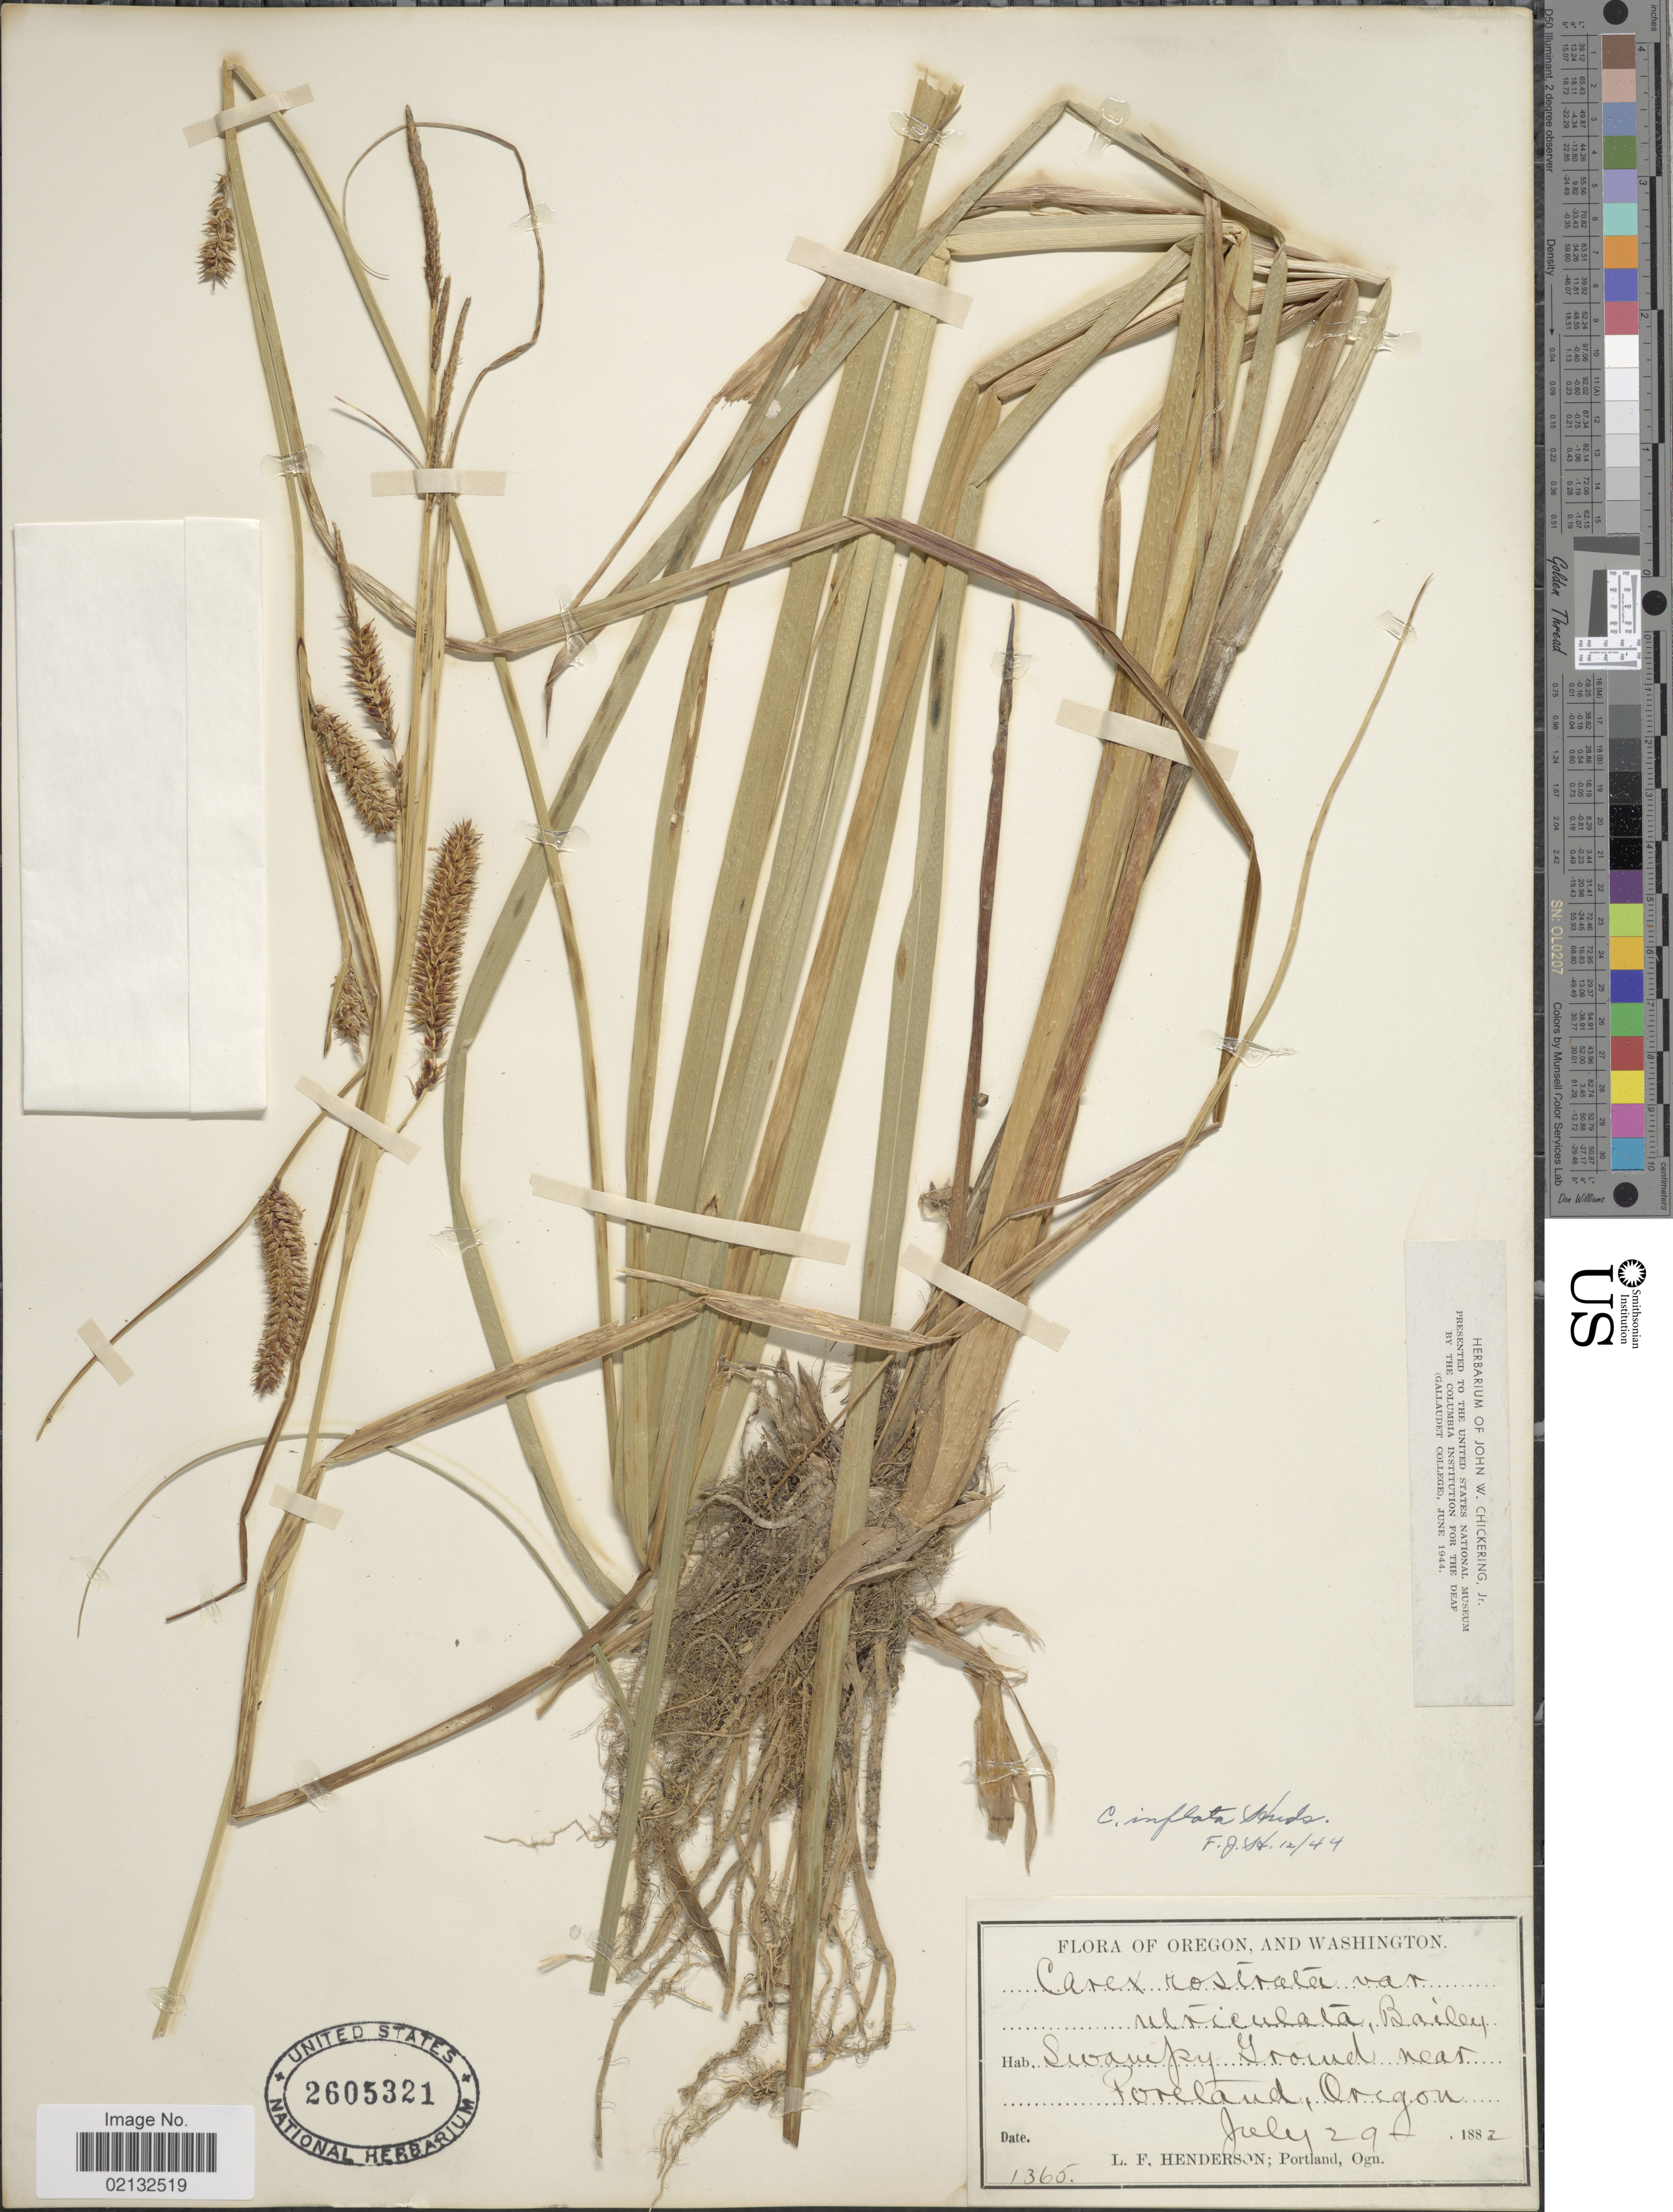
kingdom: Plantae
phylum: Tracheophyta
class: Liliopsida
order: Poales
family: Cyperaceae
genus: Carex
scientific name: Carex rostrata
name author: Stokes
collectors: L. Henderson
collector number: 1365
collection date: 1882-07-29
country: United States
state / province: Oregon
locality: Swampy ground near Portland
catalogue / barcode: US 2605321